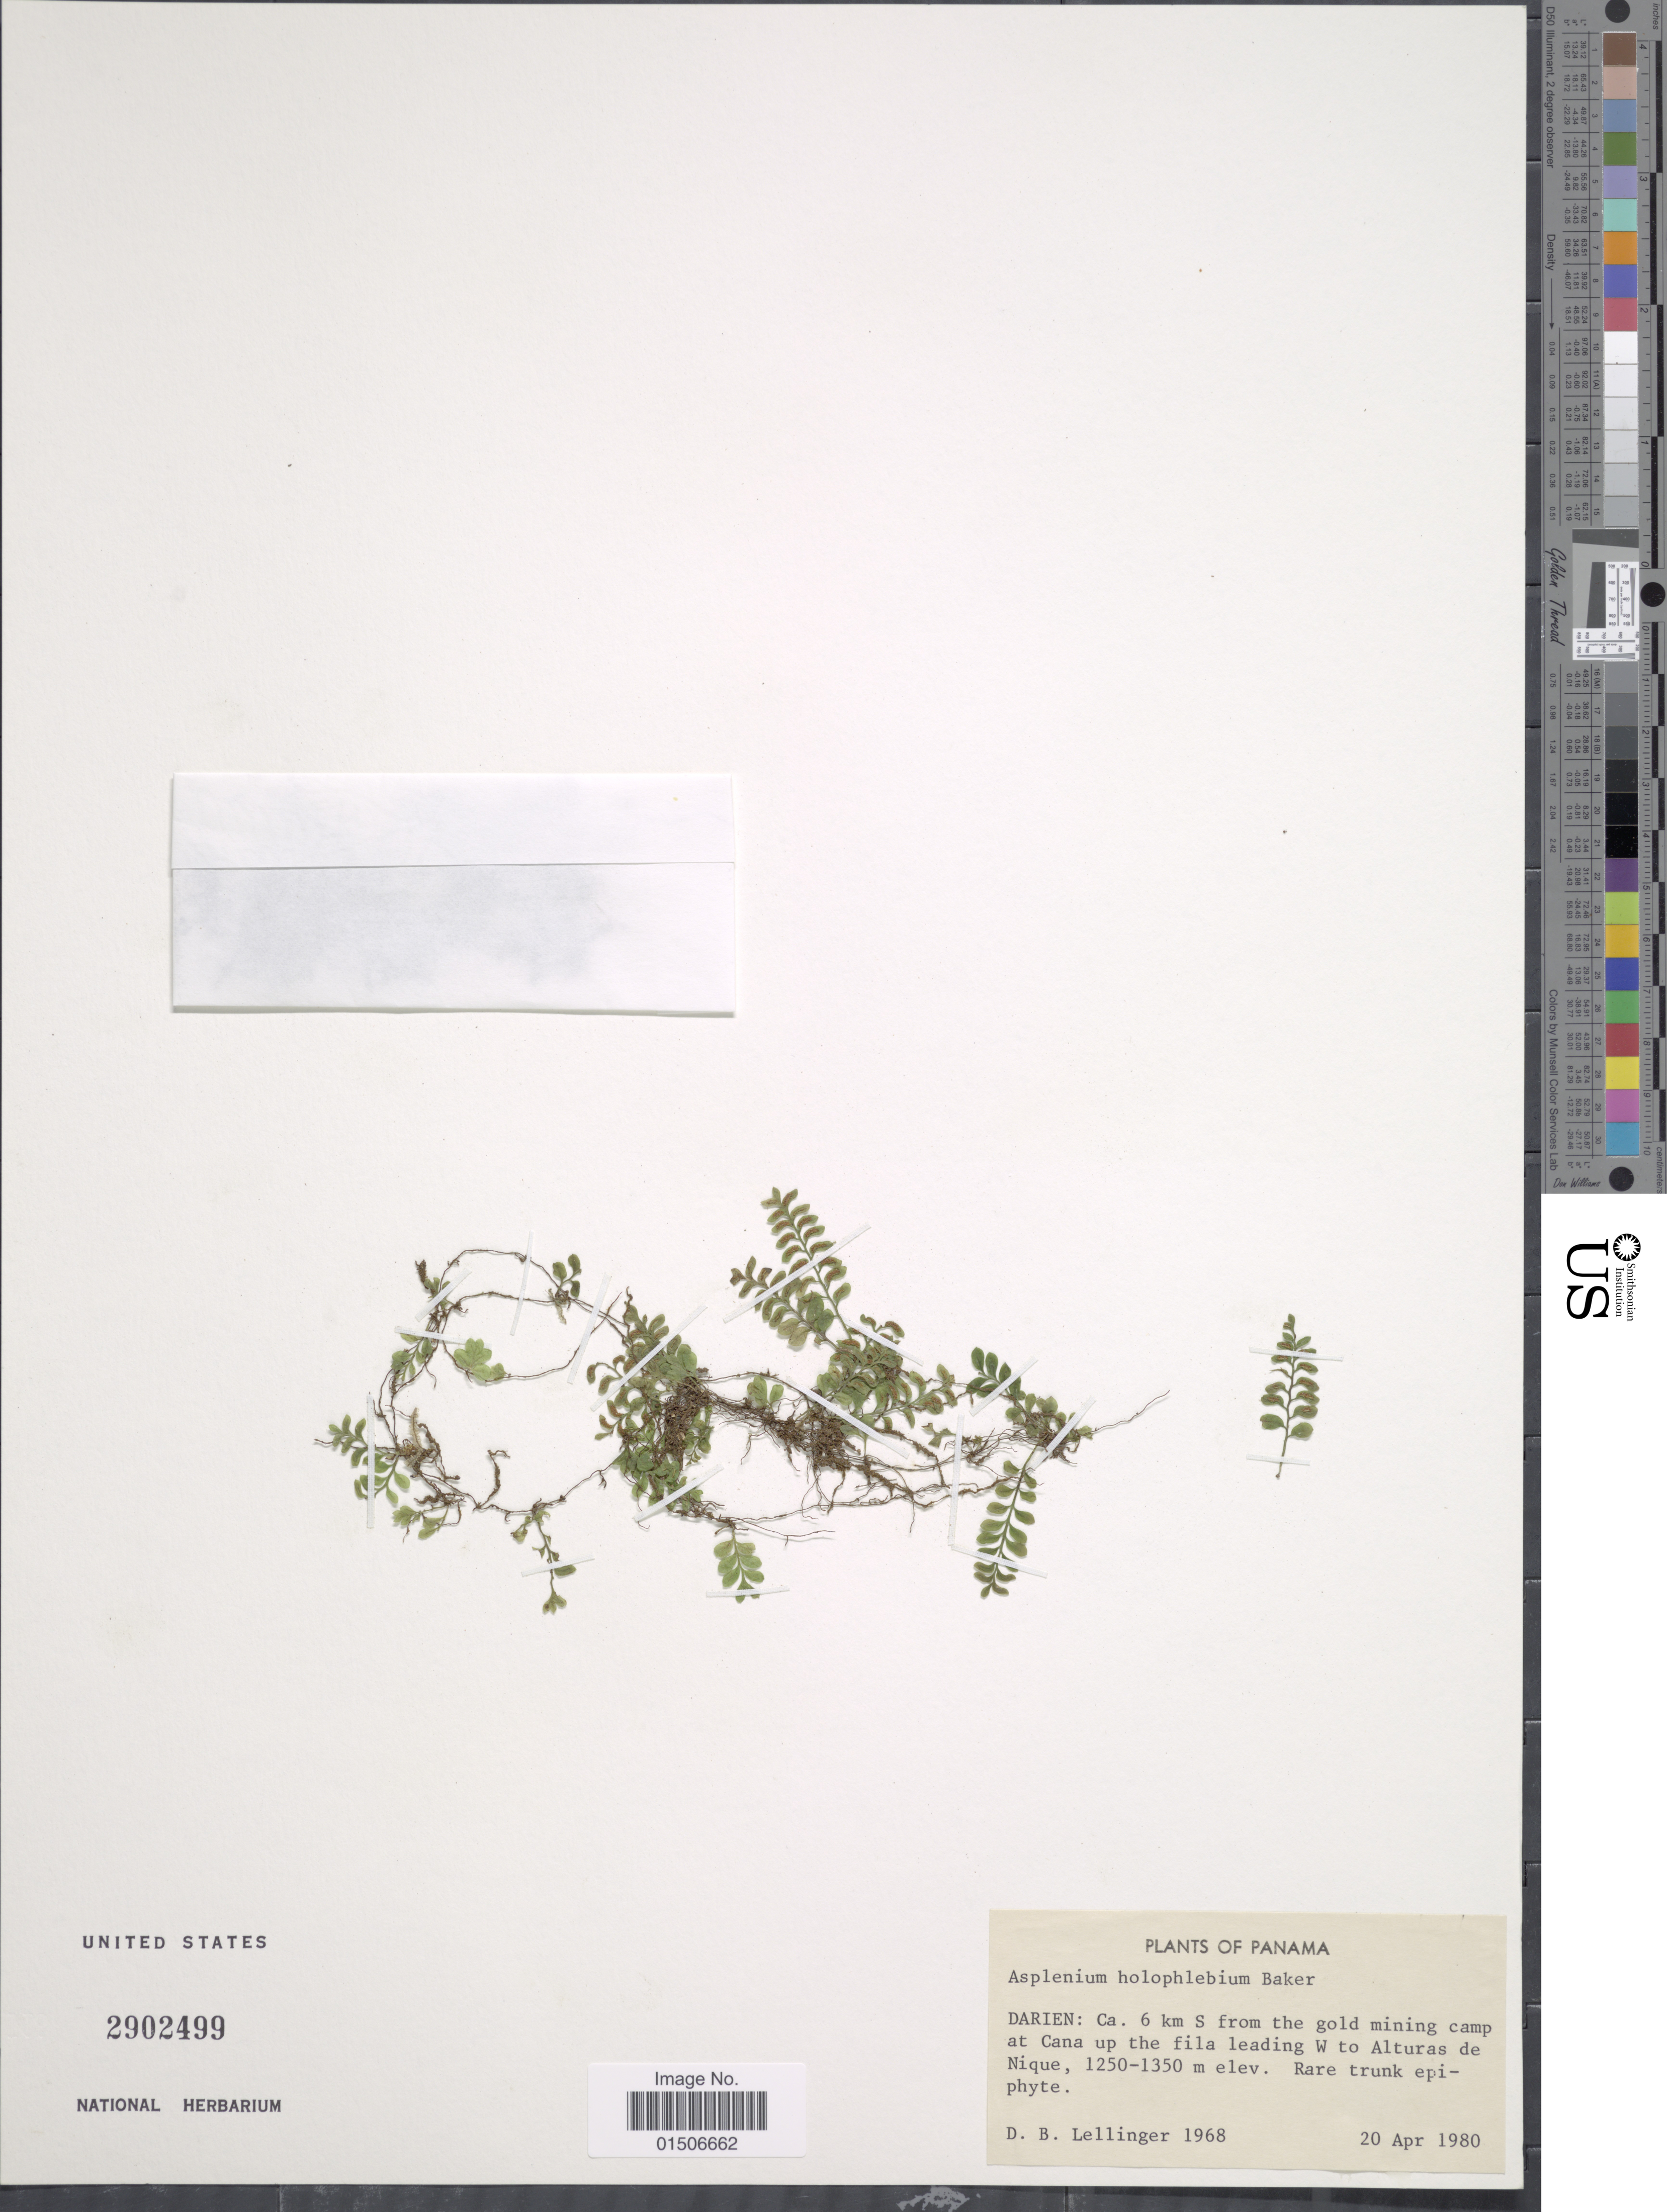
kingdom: Plantae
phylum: Tracheophyta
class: Polypodiopsida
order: Polypodiales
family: Aspleniaceae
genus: Asplenium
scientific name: Asplenium holophlebium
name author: Baker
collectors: D. B. Lellinger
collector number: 1968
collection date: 1980-04-20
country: Panama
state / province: Darién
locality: Ca. 6 km S from the gold mining camp at Cana the fila leading W to Alturas de Nique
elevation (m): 1250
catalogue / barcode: US 2902499